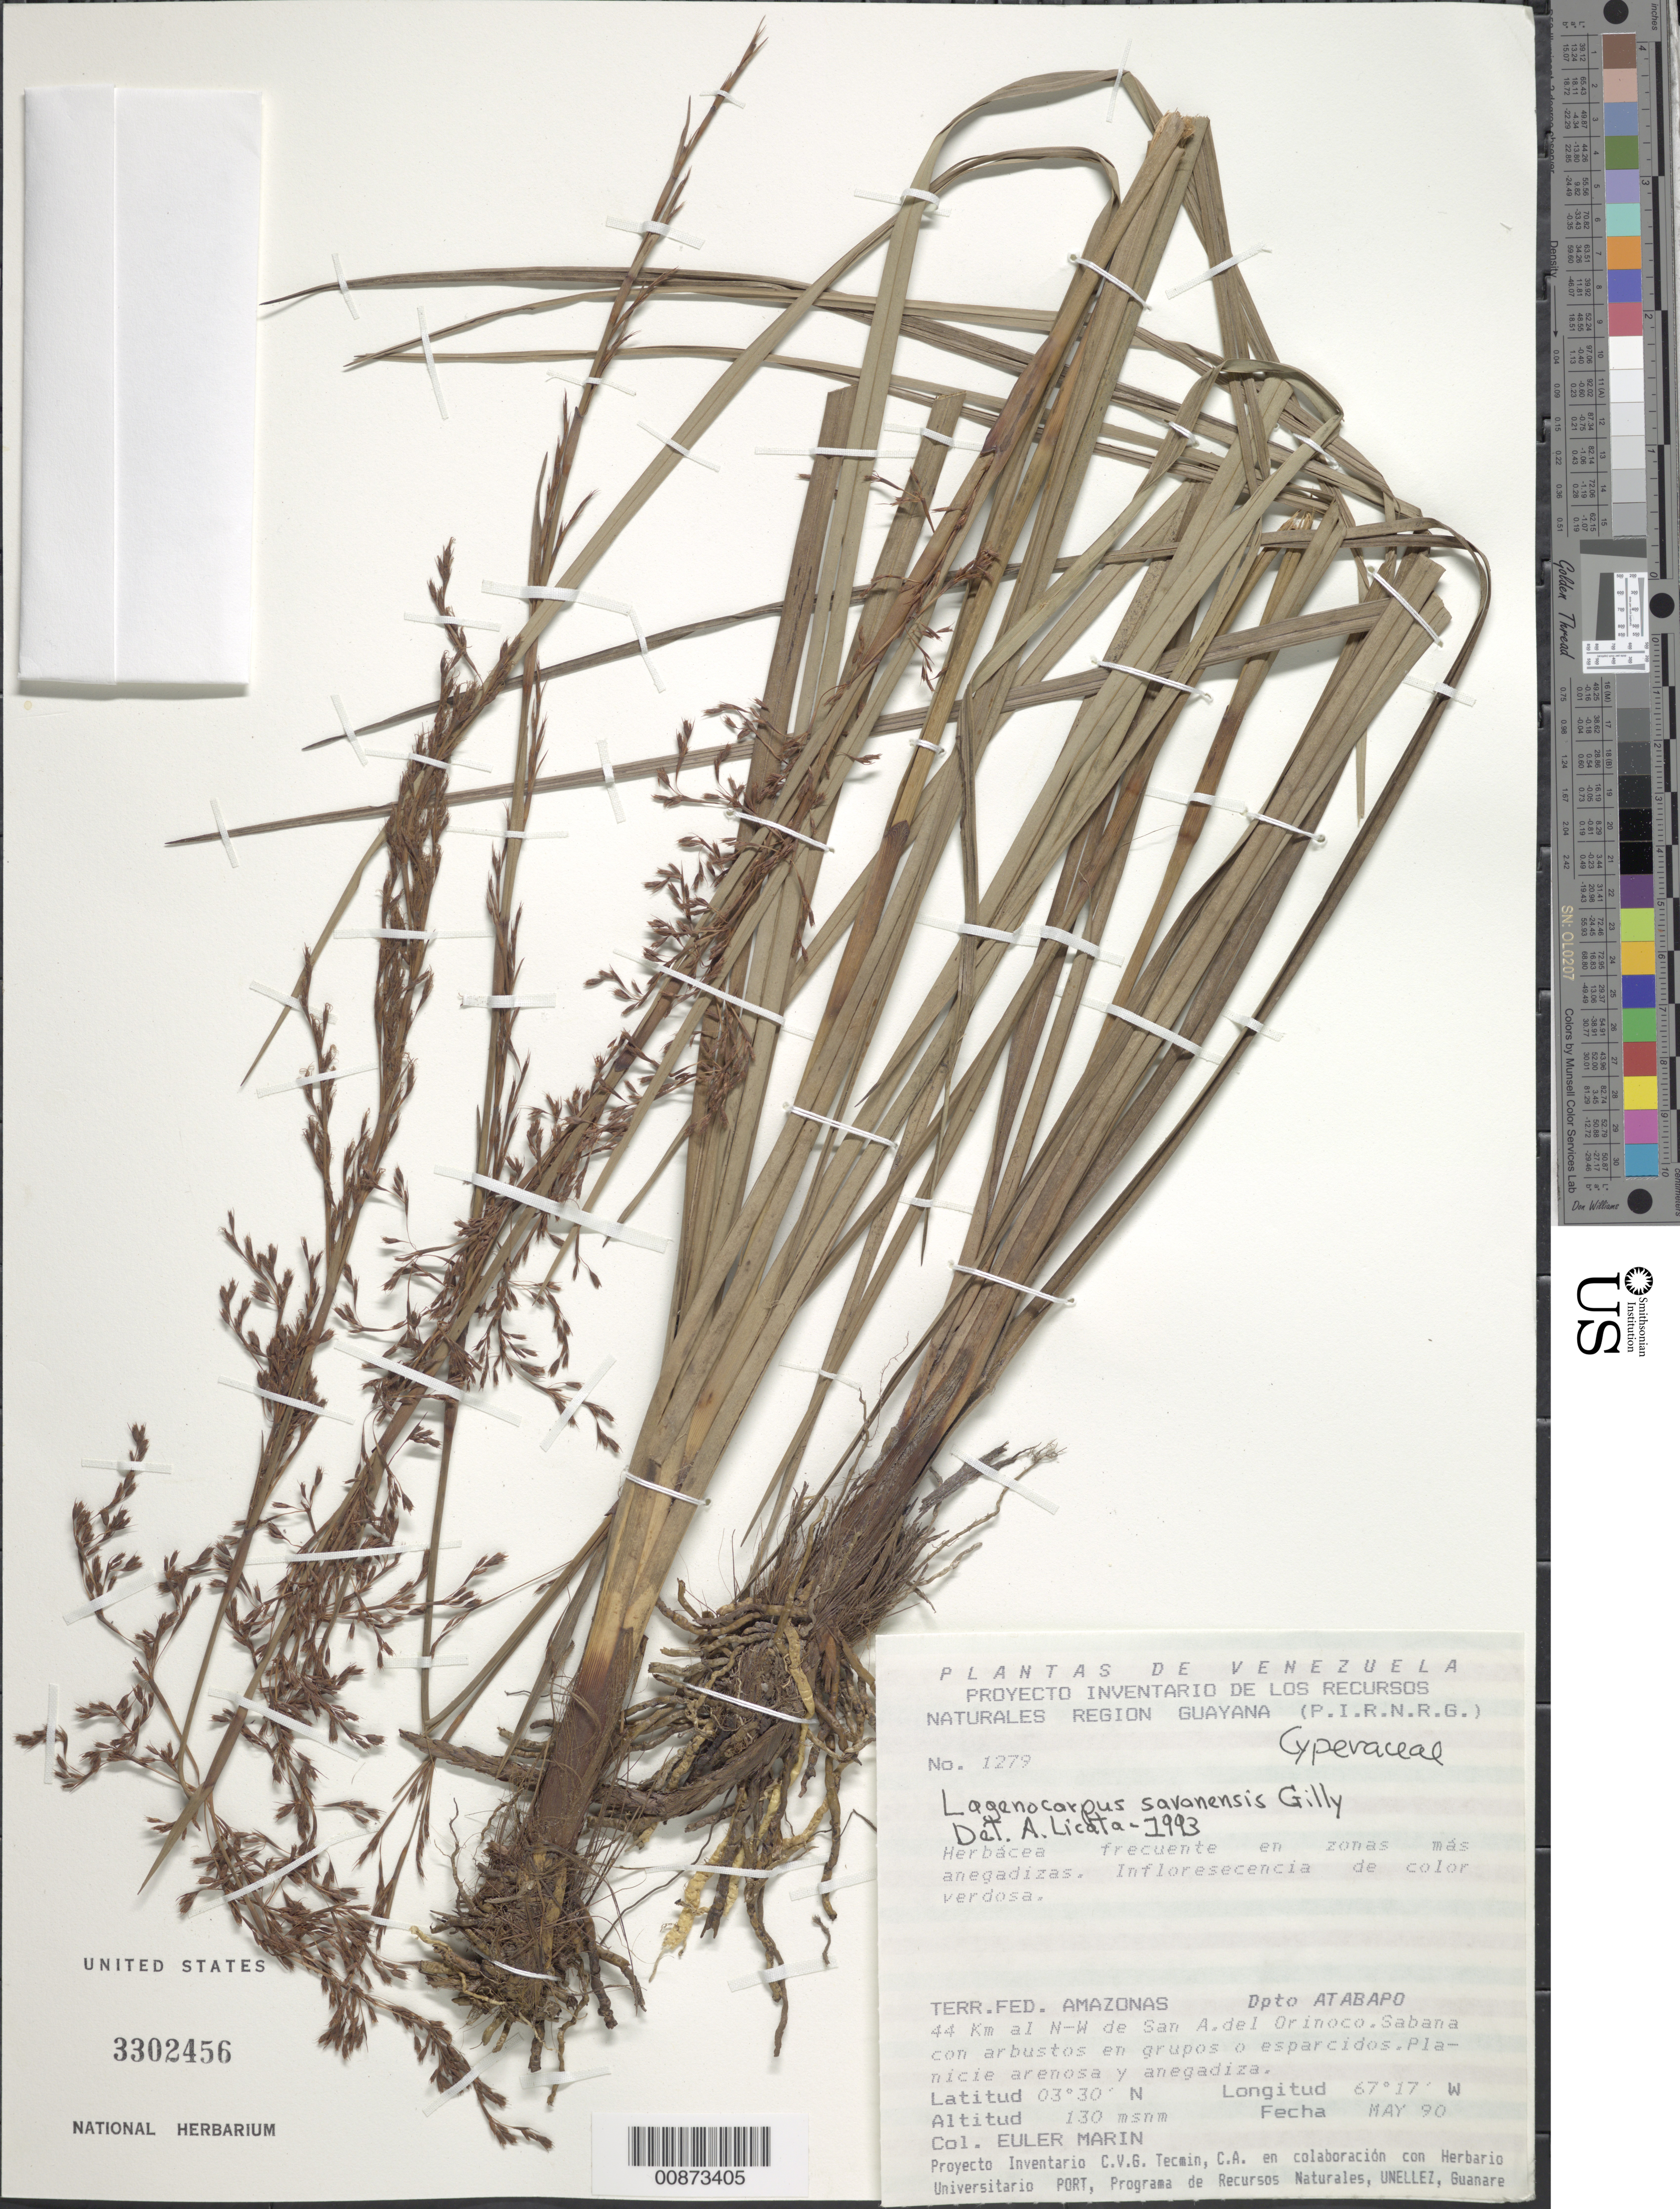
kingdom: Plantae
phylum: Tracheophyta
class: Liliopsida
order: Poales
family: Cyperaceae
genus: Lagenocarpus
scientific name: Lagenocarpus sabanensis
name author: Gilly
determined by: Licata, A., (PORT), Univ. Nac. Exp. de los Llanos Ezequiel Zamora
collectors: E. Marin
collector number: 1279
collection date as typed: May-90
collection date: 1990-05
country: Venezuela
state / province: Amazonas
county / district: Atabapo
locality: San Antonio del Orinoco, 44 km al NW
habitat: Sabana con arbustos en grupos o esparcidos, en zonas mas anegadizas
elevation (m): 130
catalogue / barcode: US 3302456